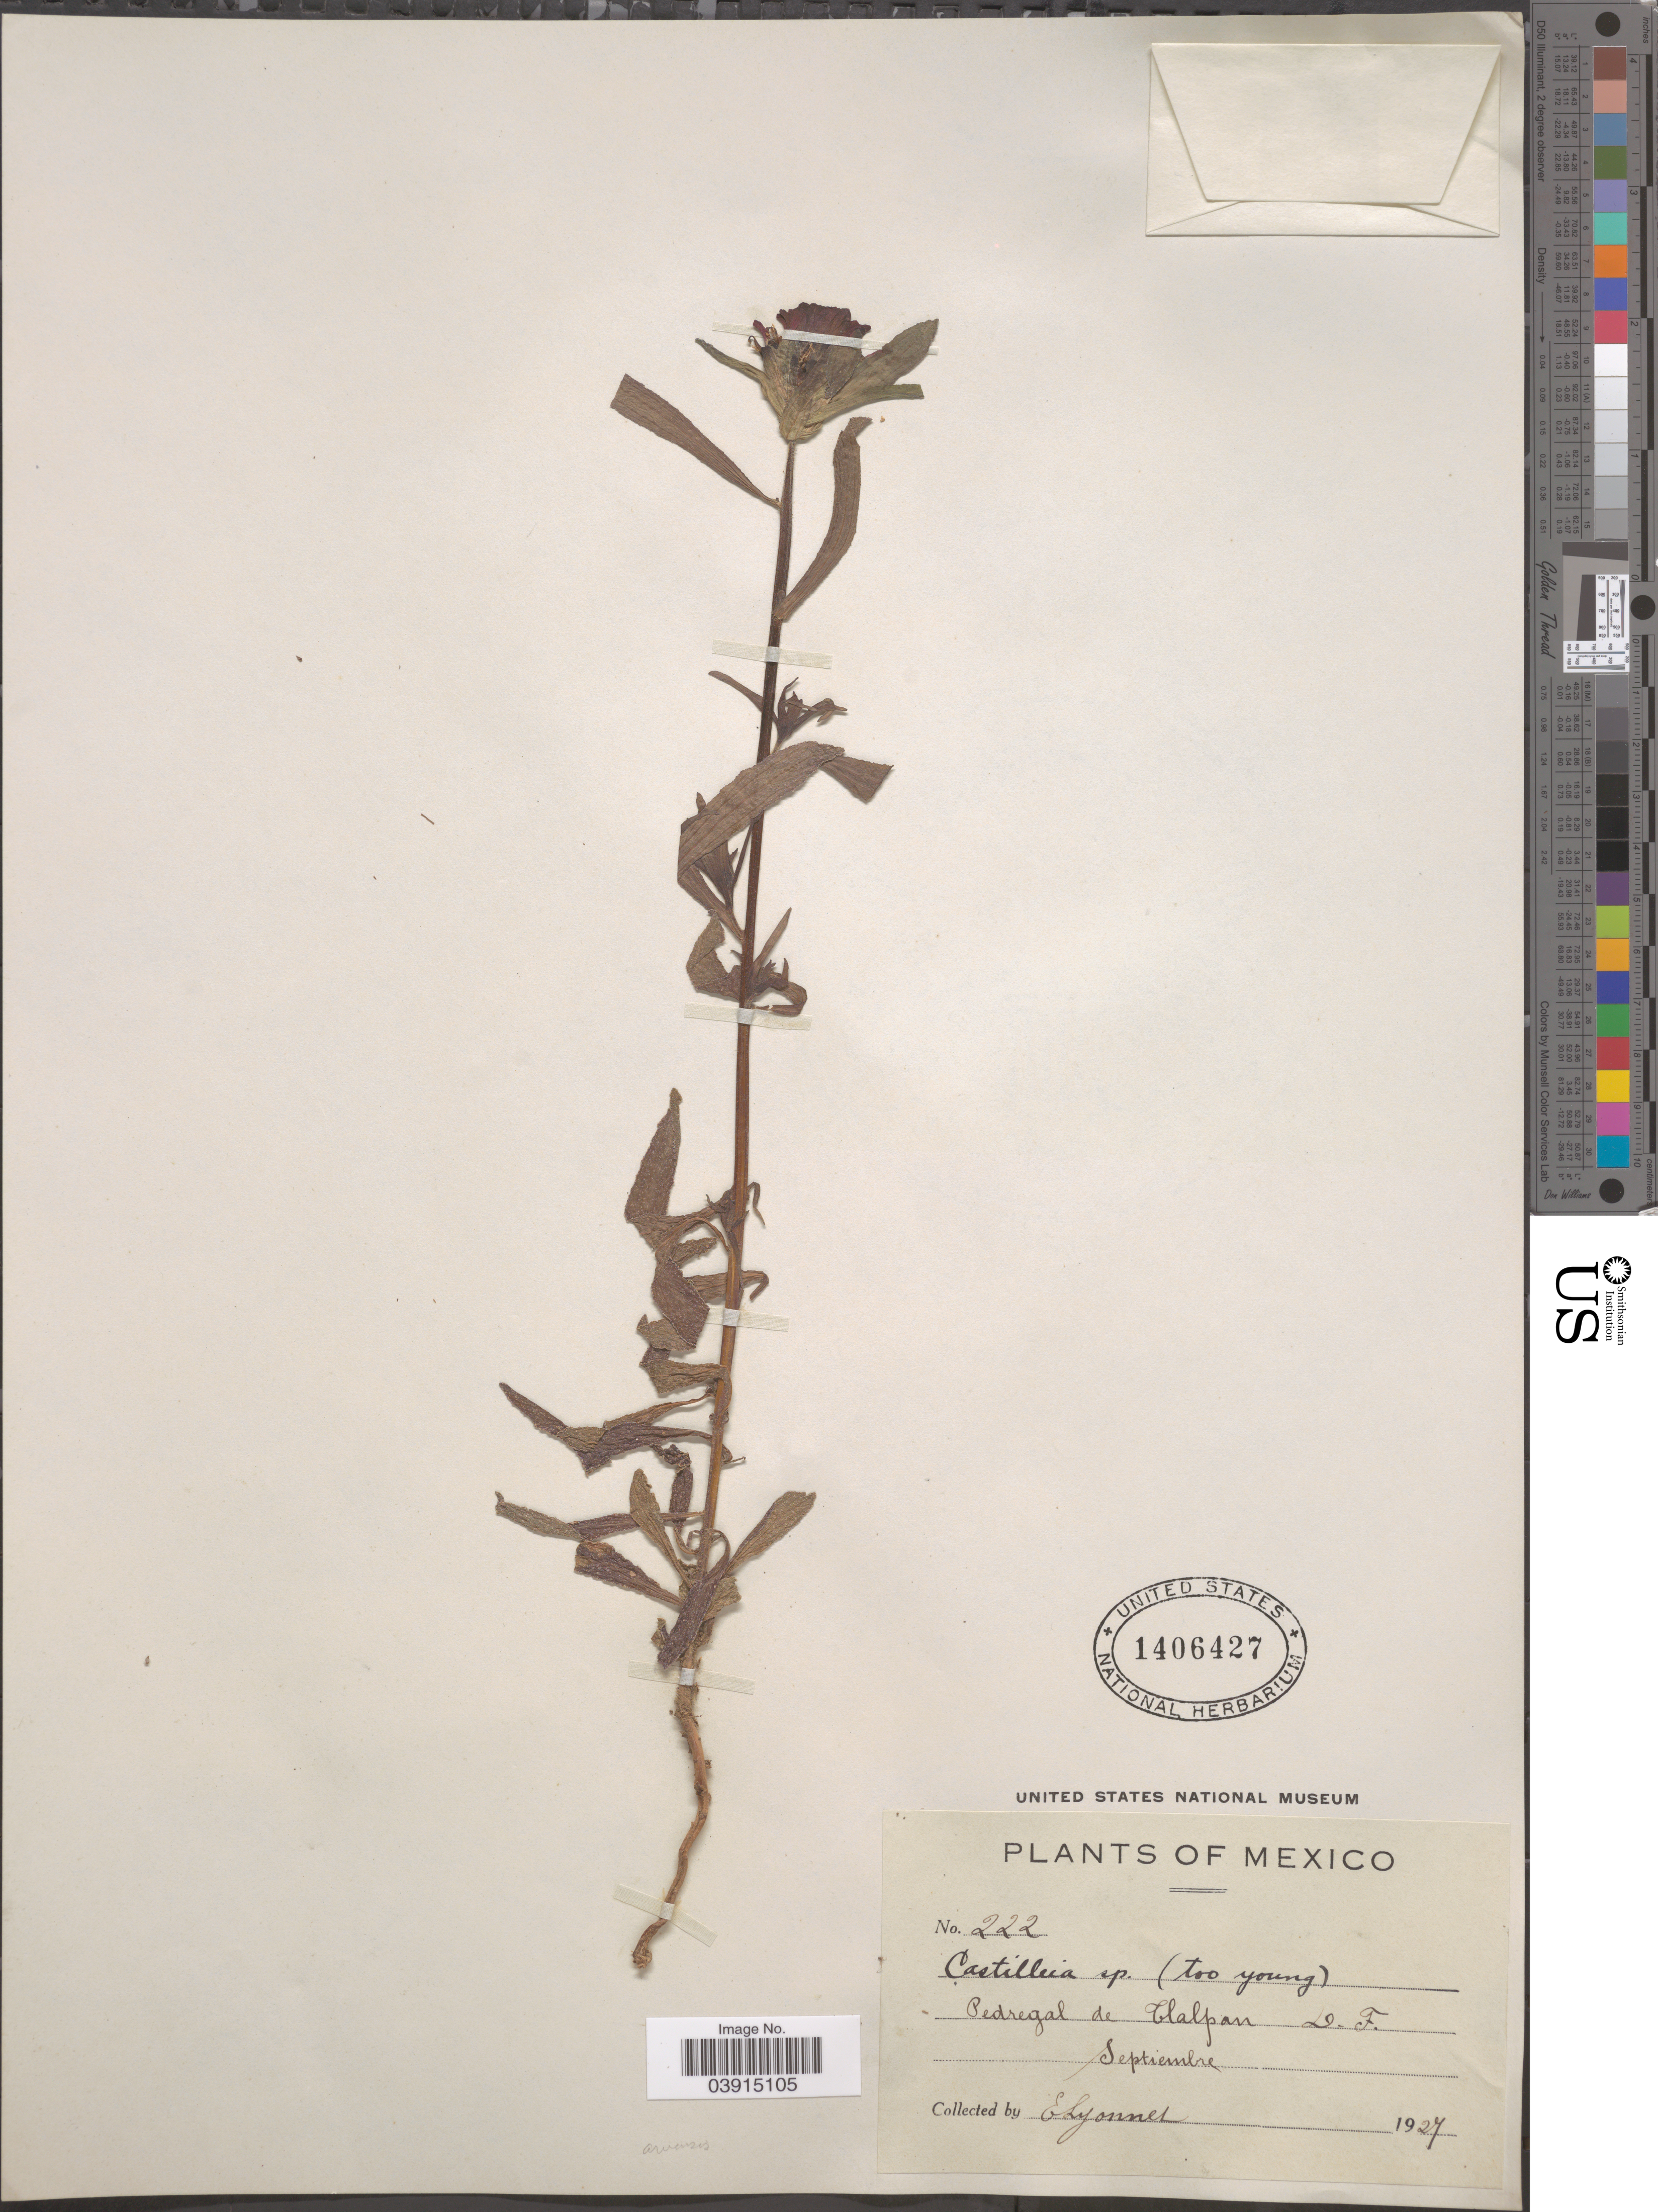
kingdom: Plantae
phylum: Tracheophyta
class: Magnoliopsida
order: Lamiales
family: Orobanchaceae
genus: Castilleja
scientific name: Castilleja arvensis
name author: Schltdl. & Cham.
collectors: E. Lyonnet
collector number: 222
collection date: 1927-09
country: Mexico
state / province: Distrito Federal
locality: Pedregal de Clalpan.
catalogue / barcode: US 1406427